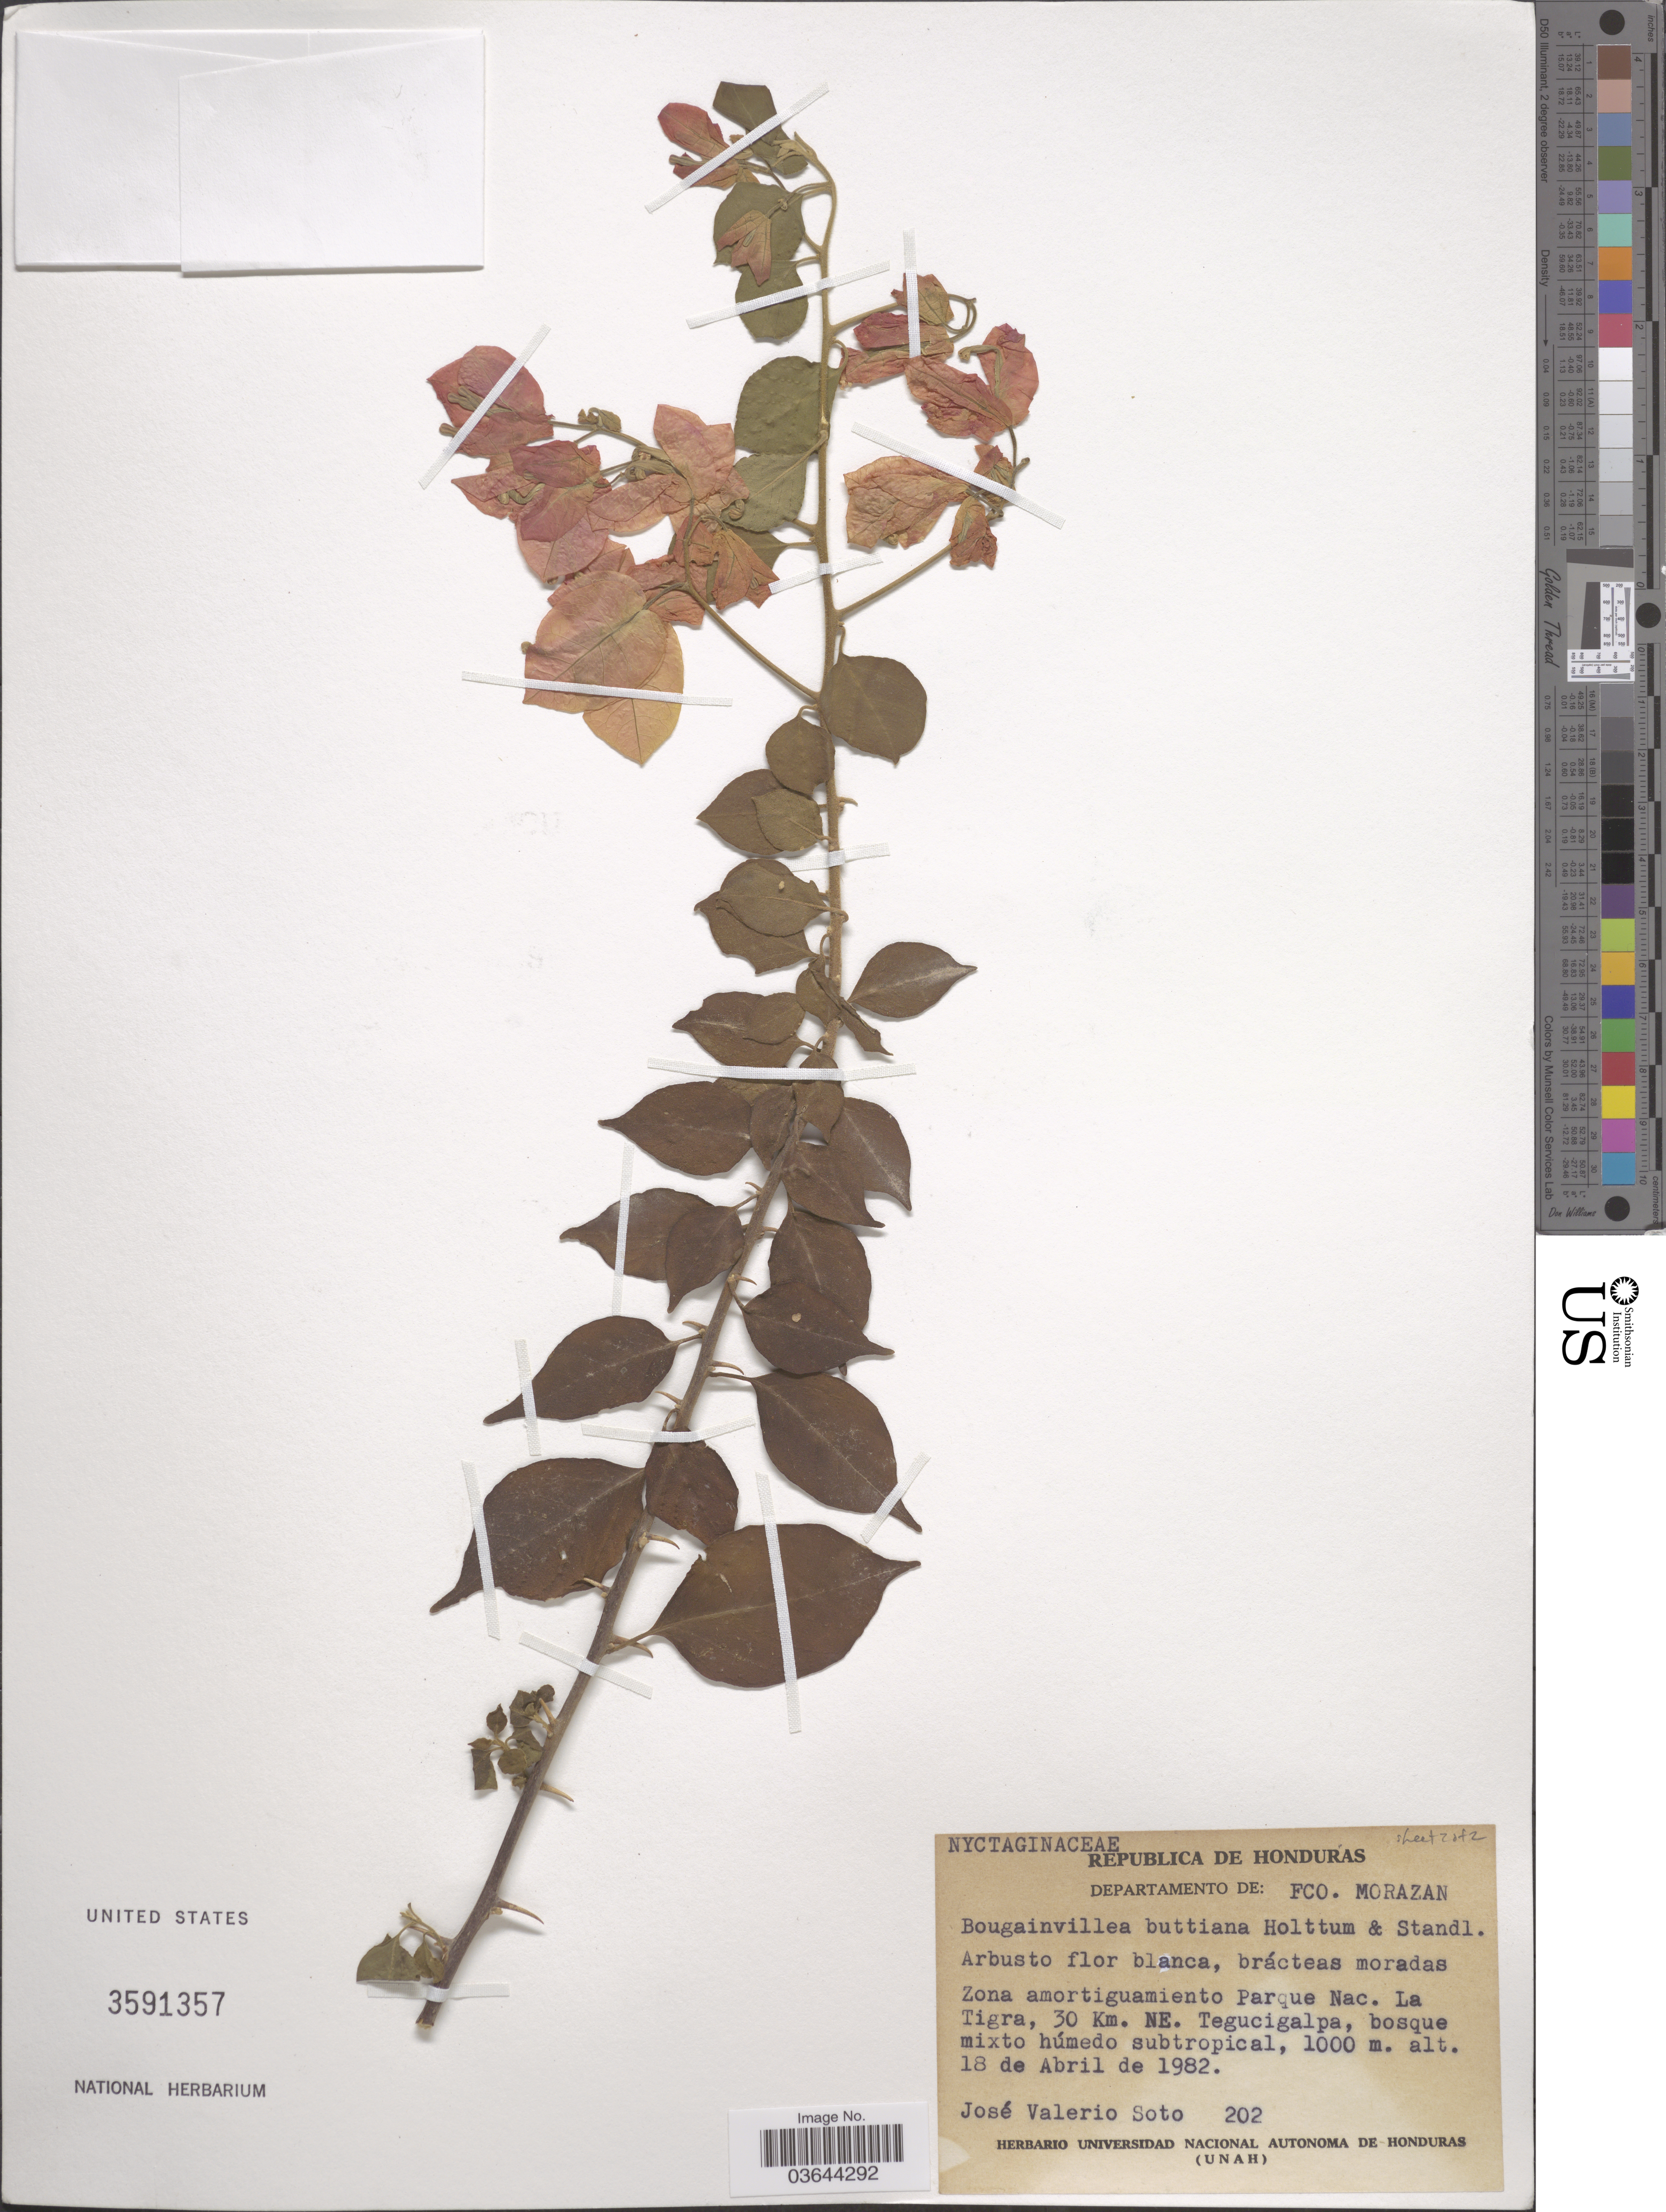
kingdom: Plantae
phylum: Tracheophyta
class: Magnoliopsida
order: Caryophyllales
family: Nyctaginaceae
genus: Bougainvillea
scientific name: Bougainvillea buttiana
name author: Holttum & Standl.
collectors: J. Soto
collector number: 202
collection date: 1982-04-18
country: Honduras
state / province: Fco. Morazán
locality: Departamento de Fco. Morazan. Zona amortiguamineto Parque Nac. La Tigra, 30 Km. NE. Tegucigalpa.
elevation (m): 1000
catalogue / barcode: US 3591357